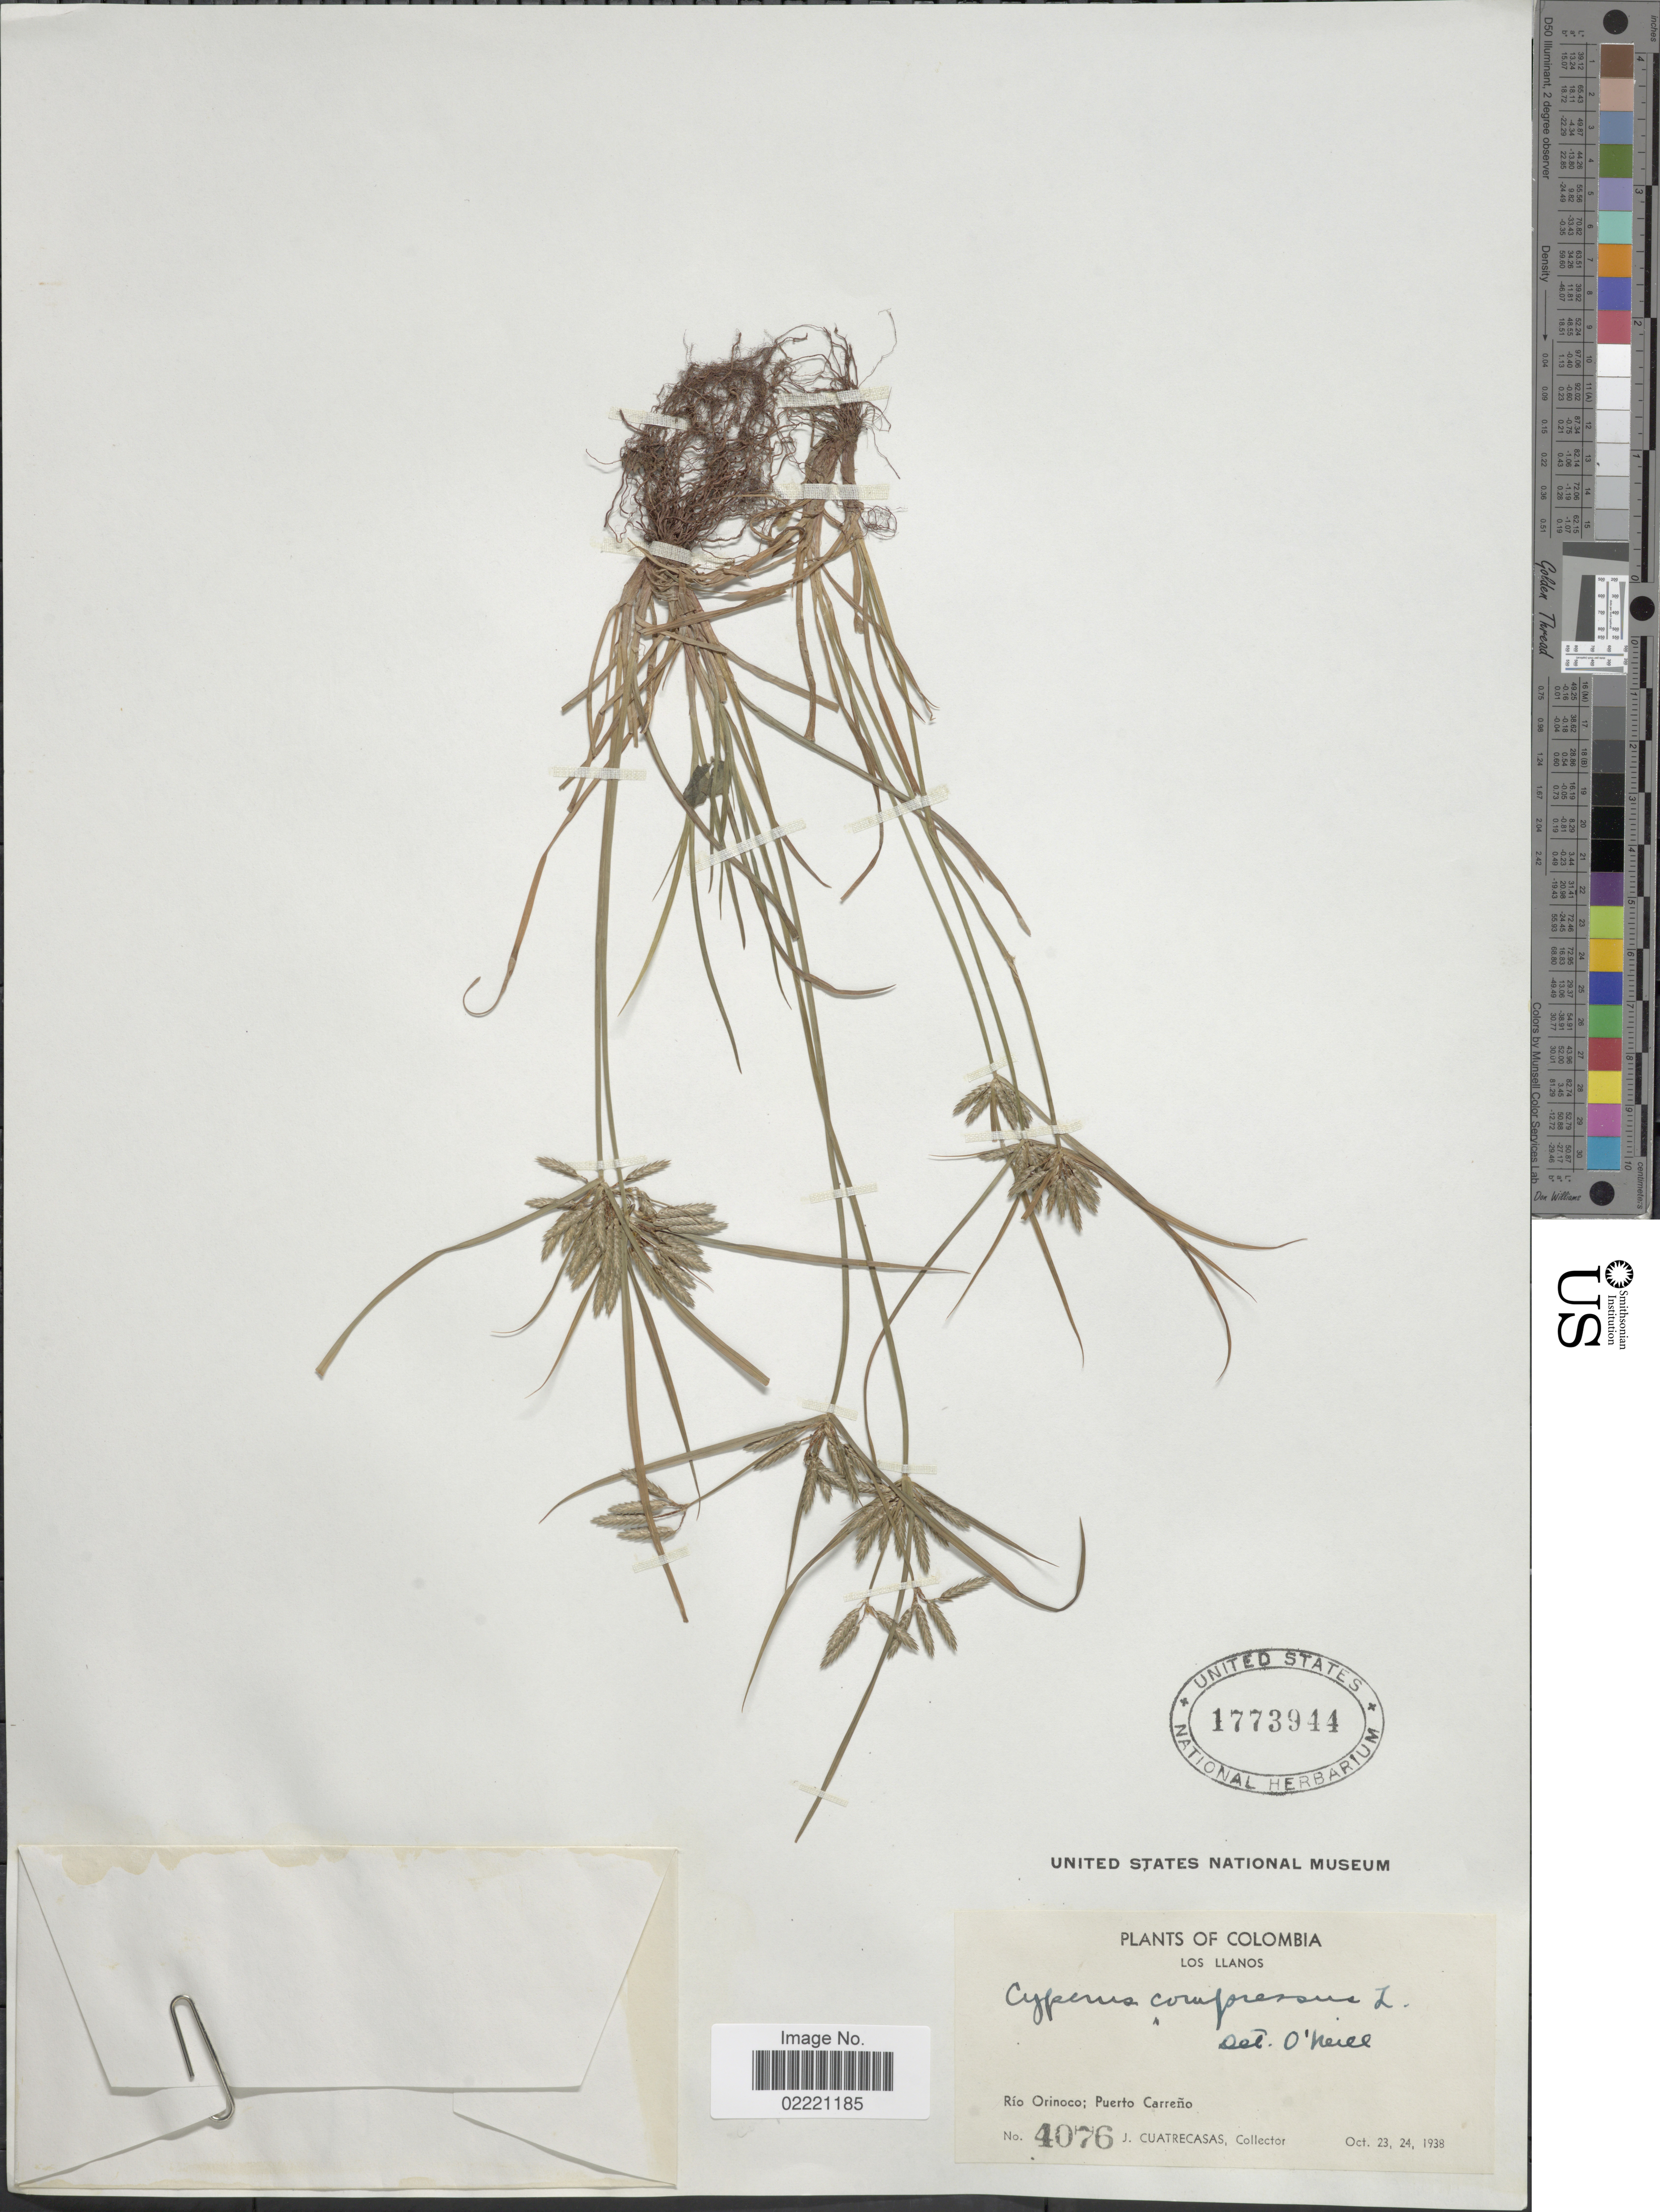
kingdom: Plantae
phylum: Tracheophyta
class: Liliopsida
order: Poales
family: Cyperaceae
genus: Cyperus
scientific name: Cyperus compressus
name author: L.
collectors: J. Cuatrecasas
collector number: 4076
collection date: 1938-10-23/1938-10-24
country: Colombia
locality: Los Llanos, Rio Orinoco; Puerto Carreno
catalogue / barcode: US 1773944